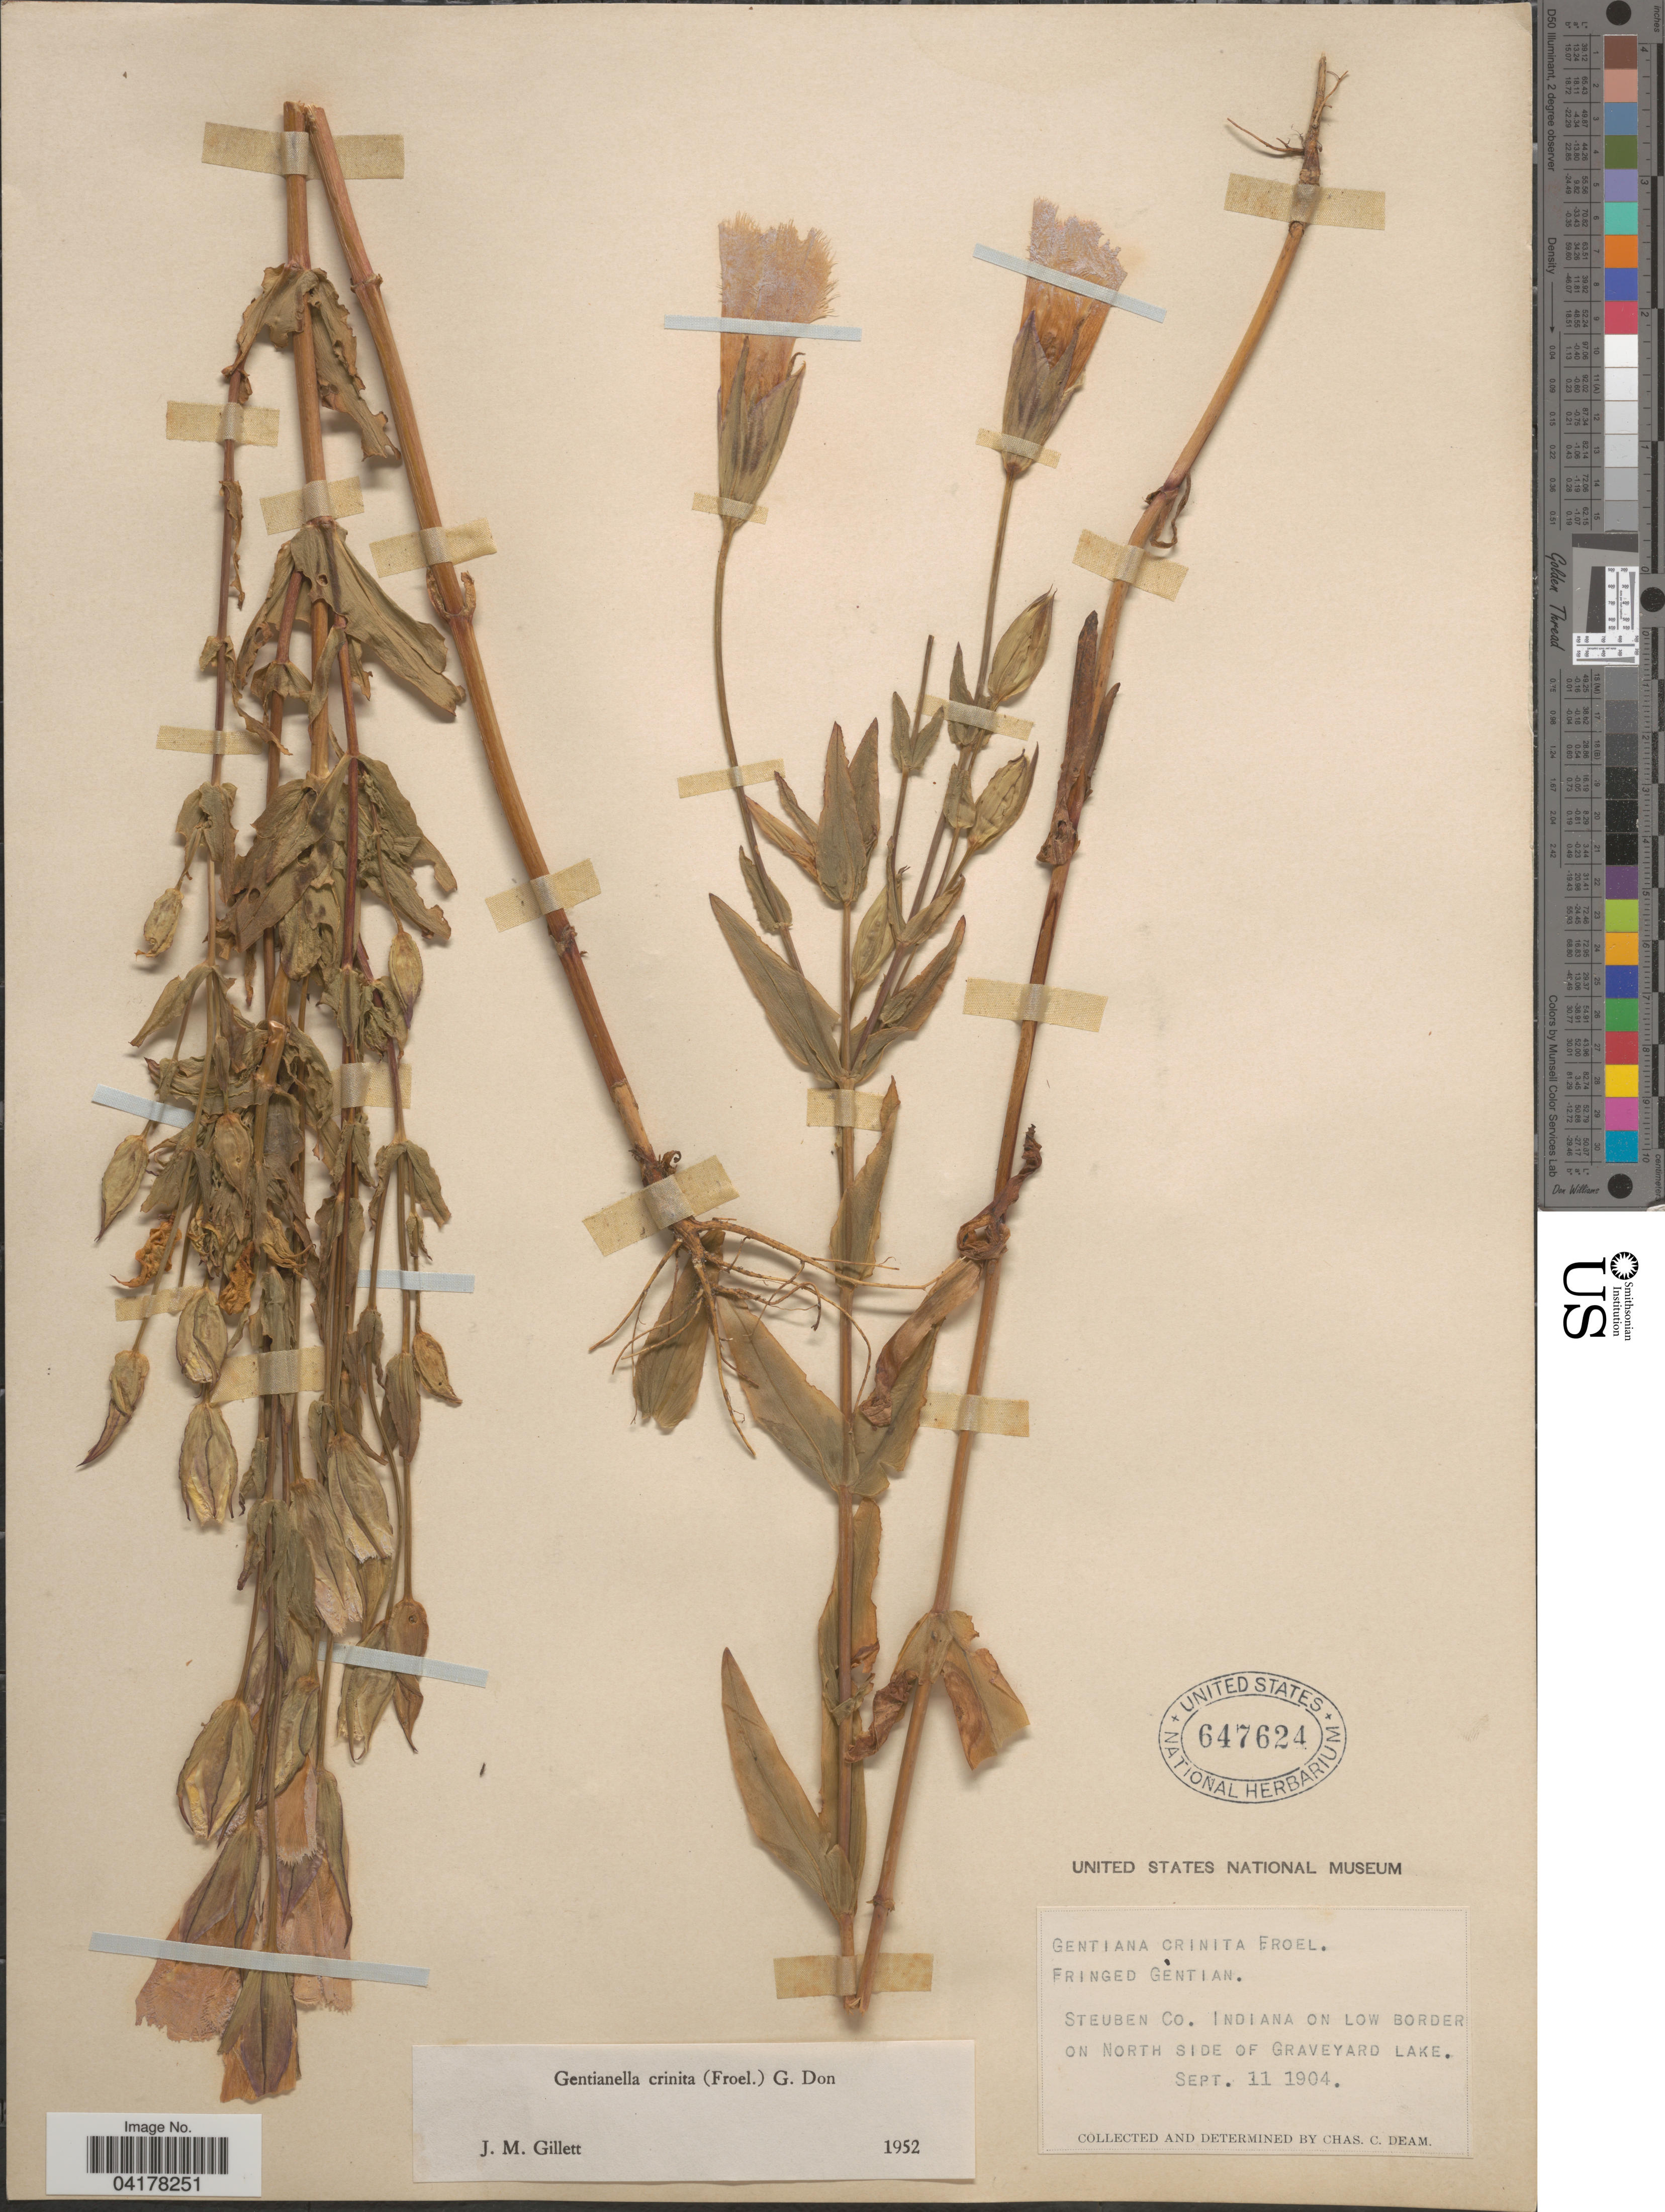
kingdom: Plantae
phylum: Tracheophyta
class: Magnoliopsida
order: Gentianales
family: Gentianaceae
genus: Gentianella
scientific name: Gentianella crinita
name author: (Froel.) G. Don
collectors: C. C. Deam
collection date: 1904-09-11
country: United States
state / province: Indiana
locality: Steuben Co. On low border on North side of Graveyard Lake.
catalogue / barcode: US 647624